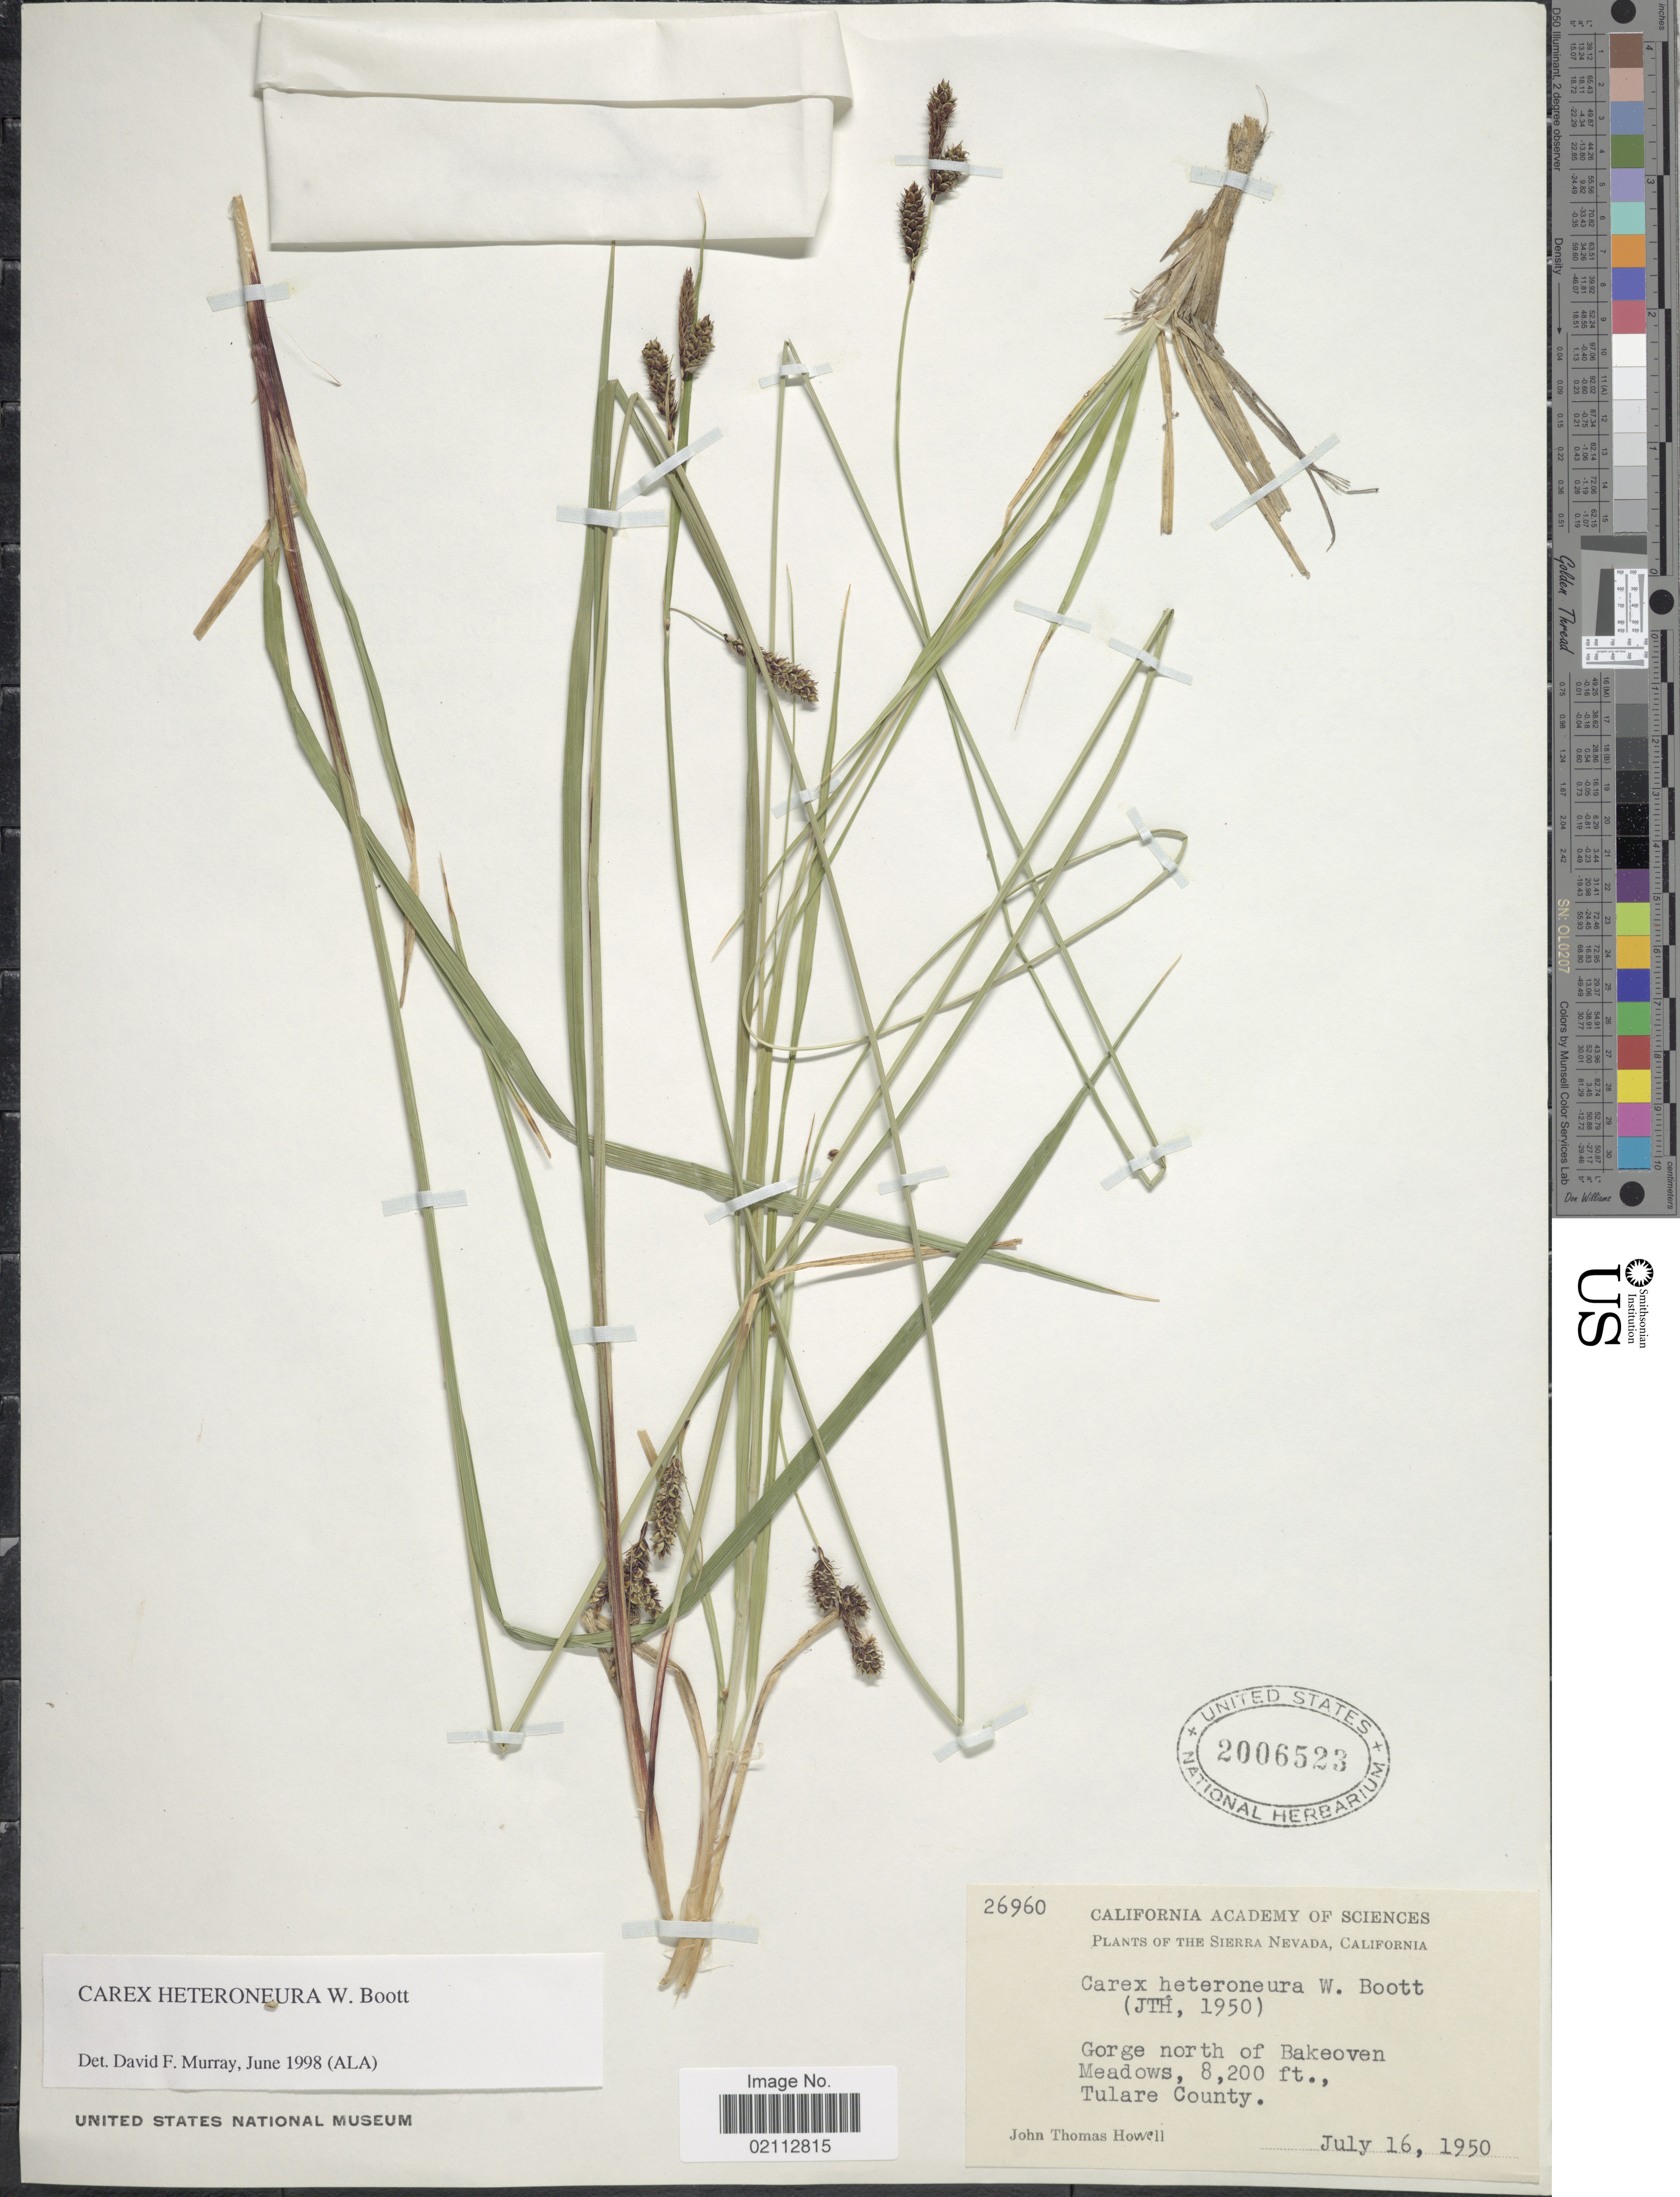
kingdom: Plantae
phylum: Tracheophyta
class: Liliopsida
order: Poales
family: Cyperaceae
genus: Carex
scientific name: Carex heteroneura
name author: S. Watson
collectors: J. T. Howell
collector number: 26960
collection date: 1960-07-16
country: United States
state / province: California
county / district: Tulare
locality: Sierra Nevada. Gorge north of Bakeoven Meadows, Tulare County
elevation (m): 2499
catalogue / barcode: US 2006523